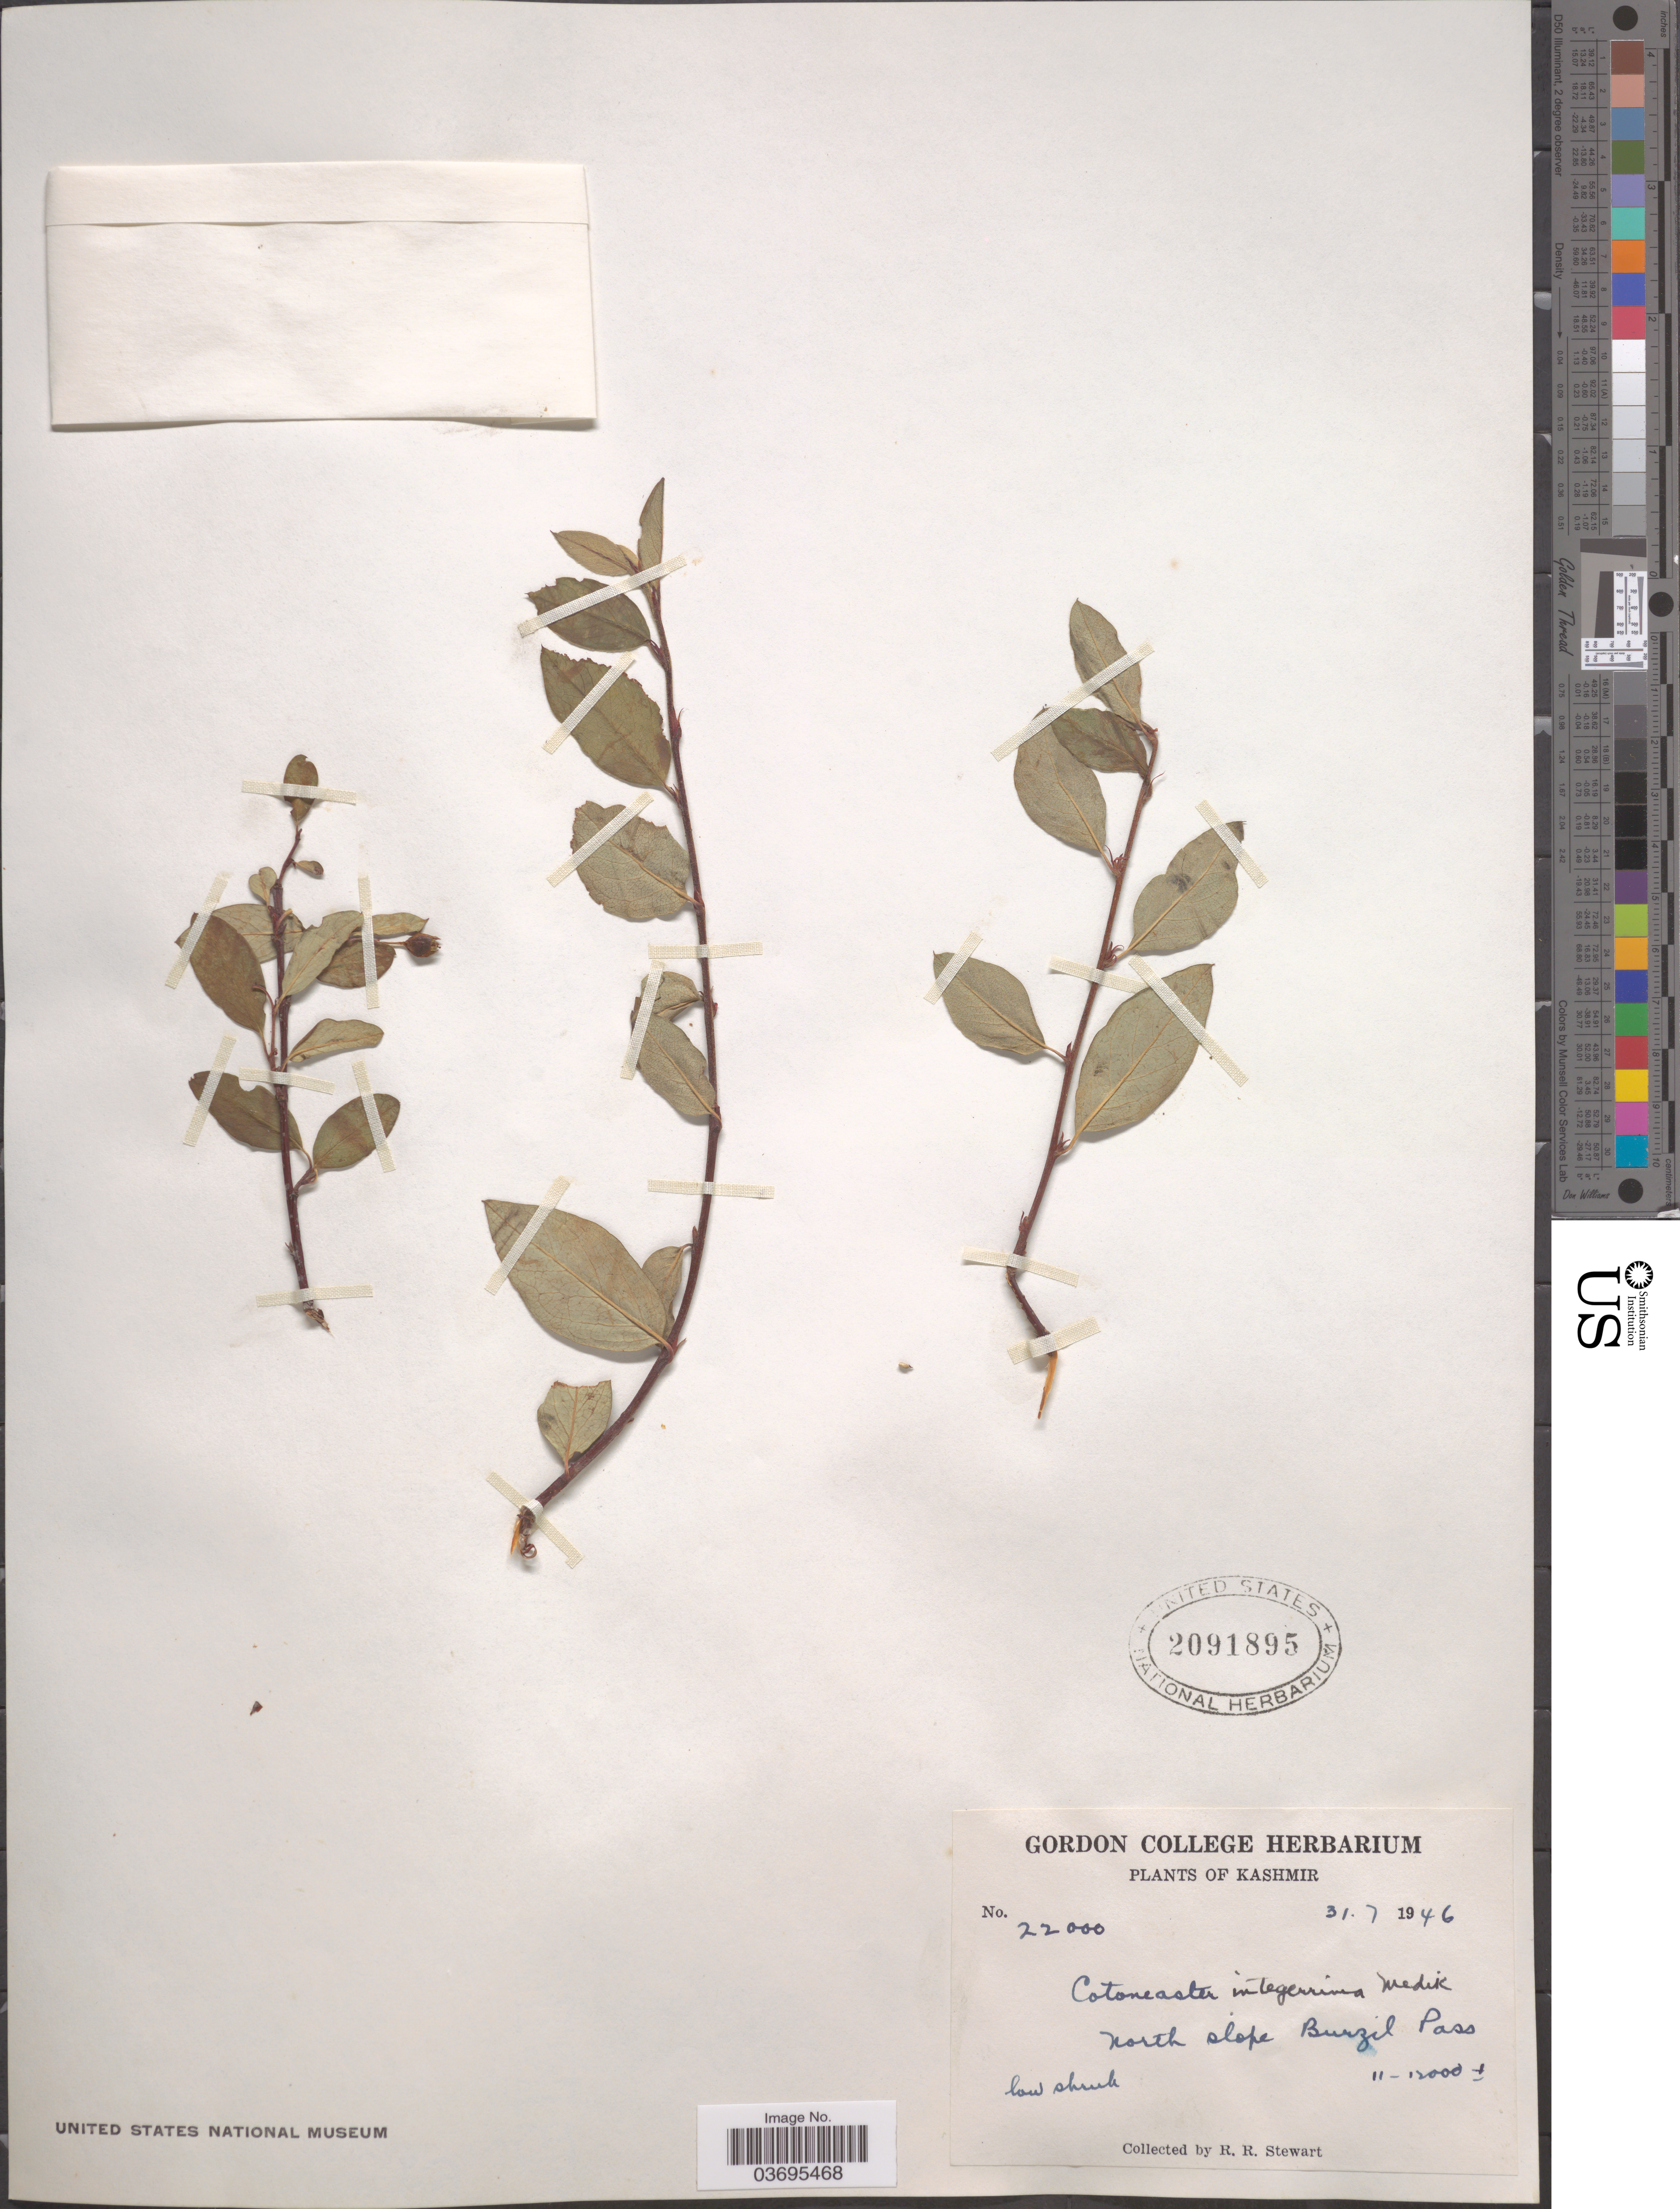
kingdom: Plantae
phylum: Tracheophyta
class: Magnoliopsida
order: Rosales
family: Rosaceae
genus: Cotoneaster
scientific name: Cotoneaster integerrimus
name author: Medik.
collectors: R. Stewart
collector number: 22000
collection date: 1946-07-31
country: India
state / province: Jammu and Kashmir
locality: Kashmir. North slope Burzil Pass.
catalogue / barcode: US 2091895